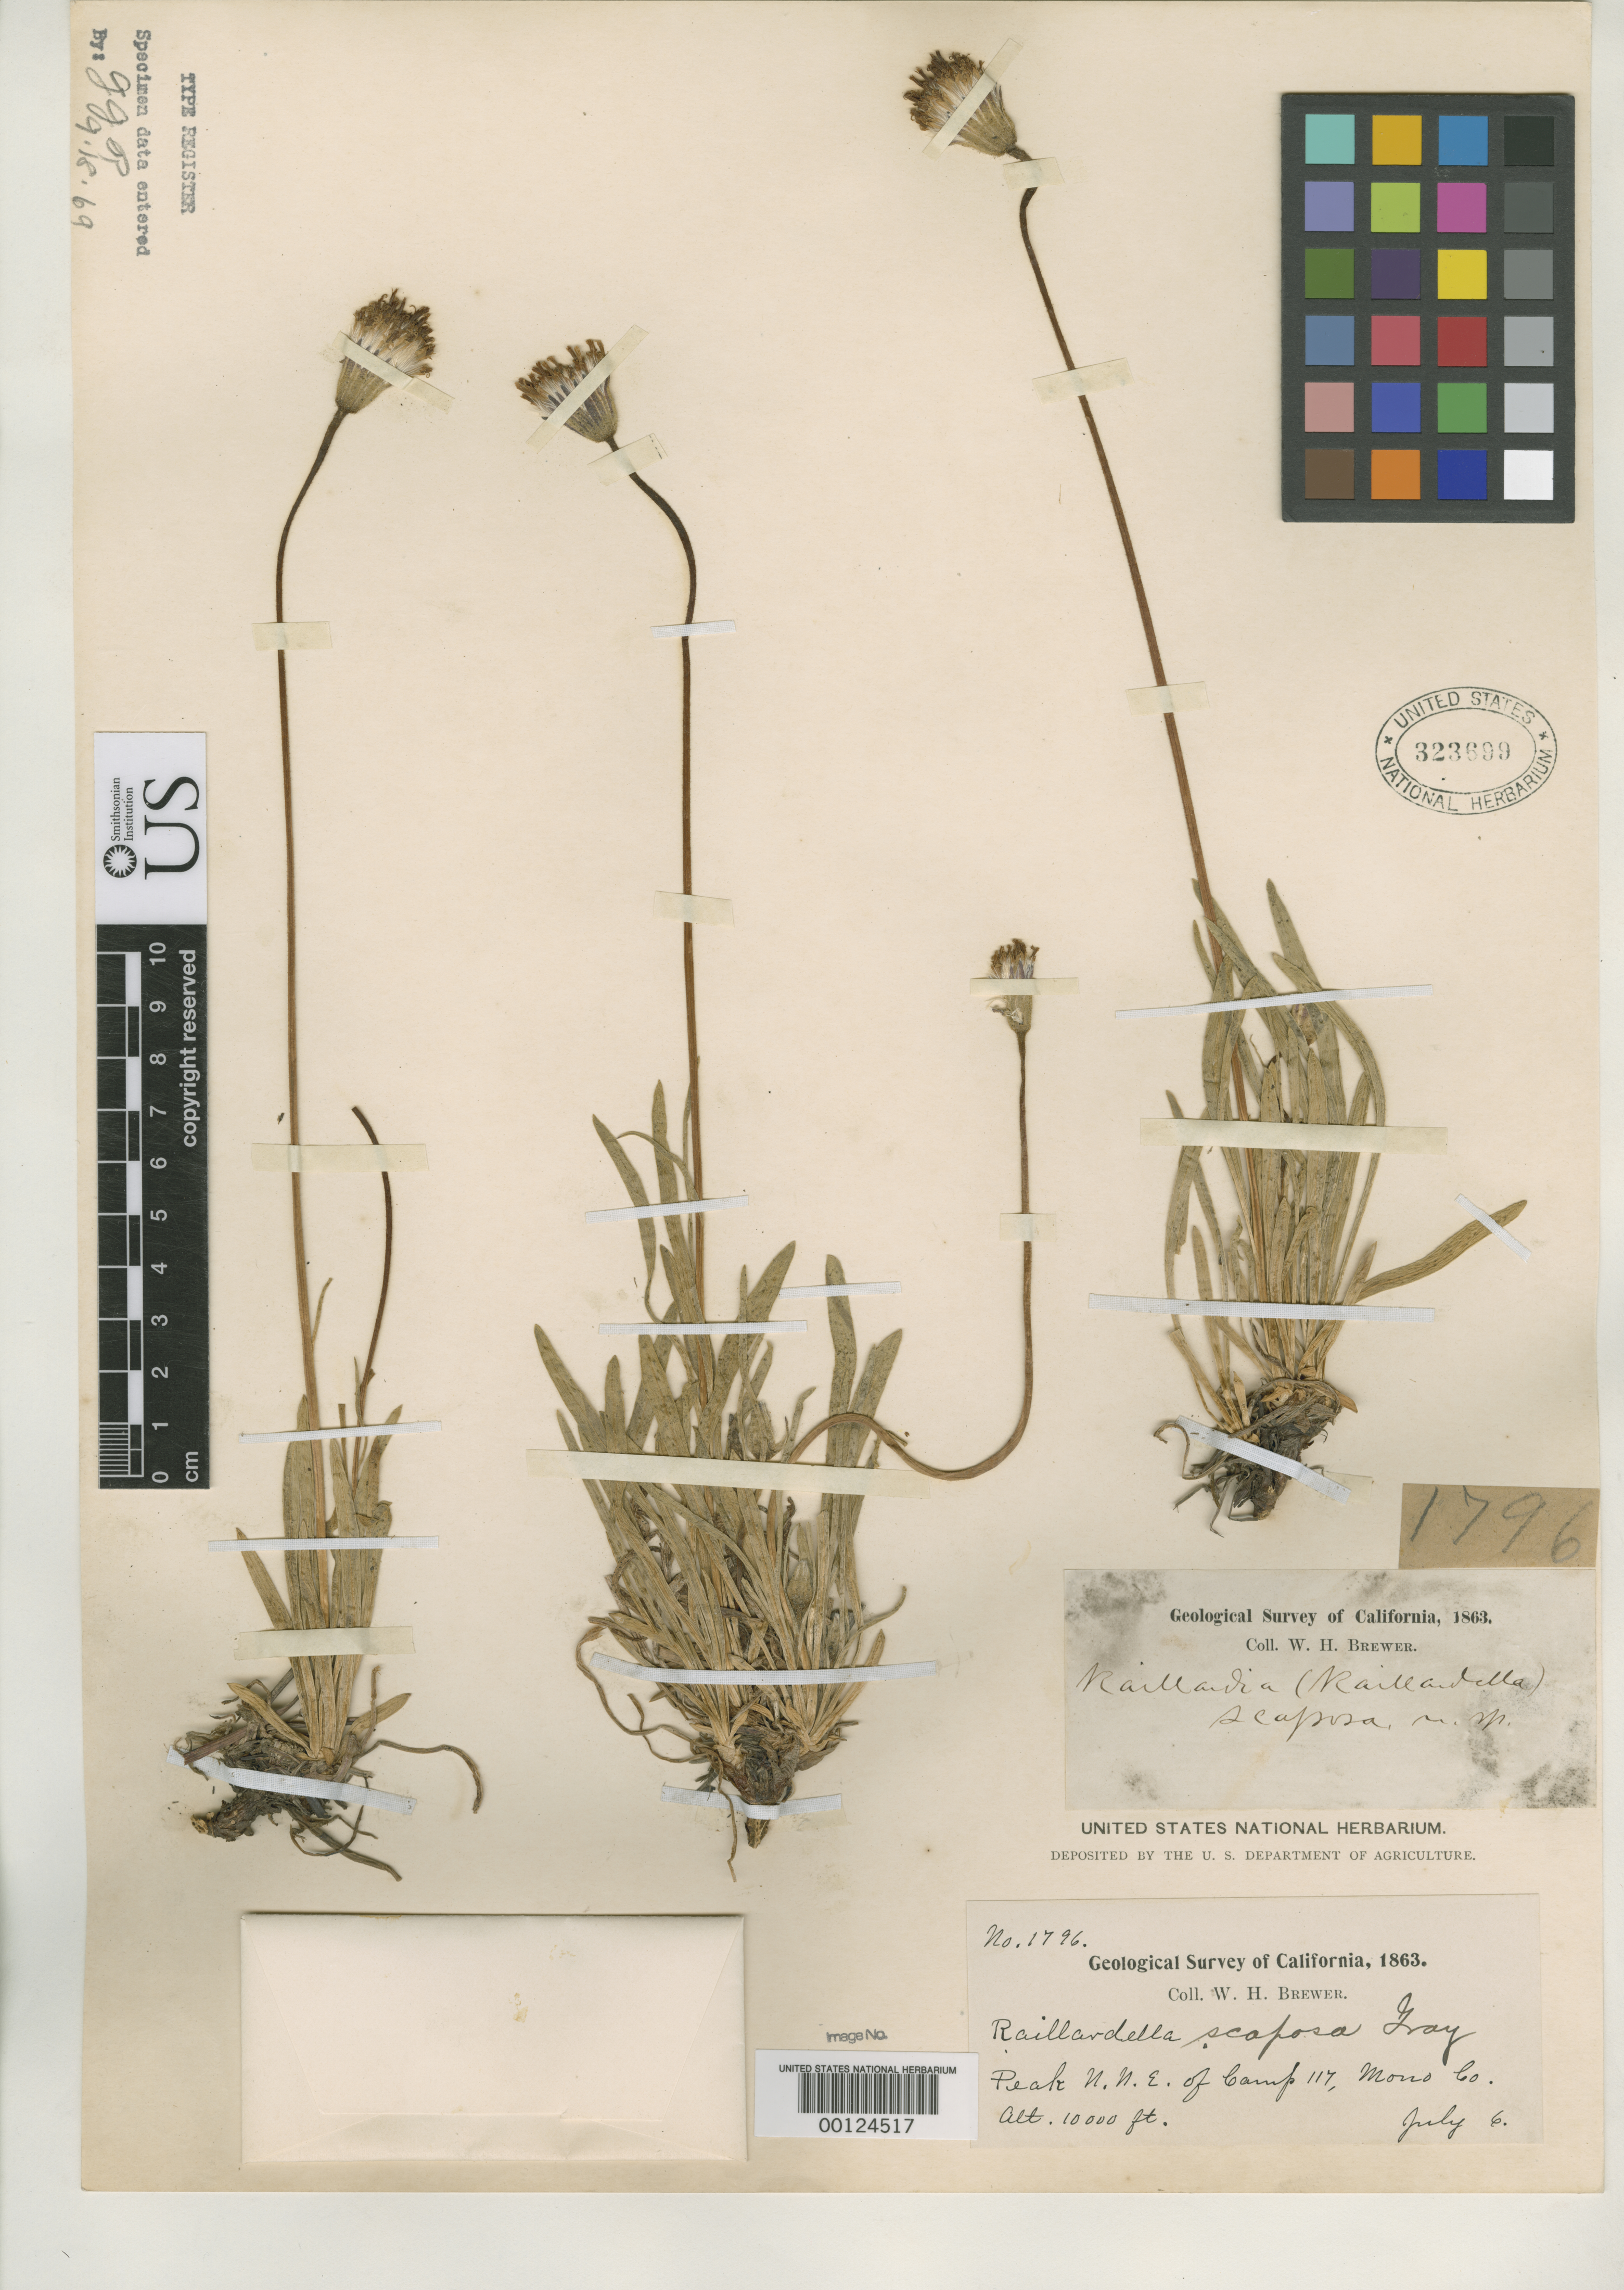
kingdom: Plantae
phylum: Tracheophyta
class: Magnoliopsida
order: Asterales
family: Asteraceae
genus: Railliardia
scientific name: Railliardia scaposa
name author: A. Gray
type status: Possible Isotype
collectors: W. H. Brewer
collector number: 1796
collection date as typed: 06 Jul 1863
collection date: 1863-07-06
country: United States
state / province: California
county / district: Mono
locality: Sierra Madre, NNE of Soda Springs.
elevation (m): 2438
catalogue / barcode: US 323699